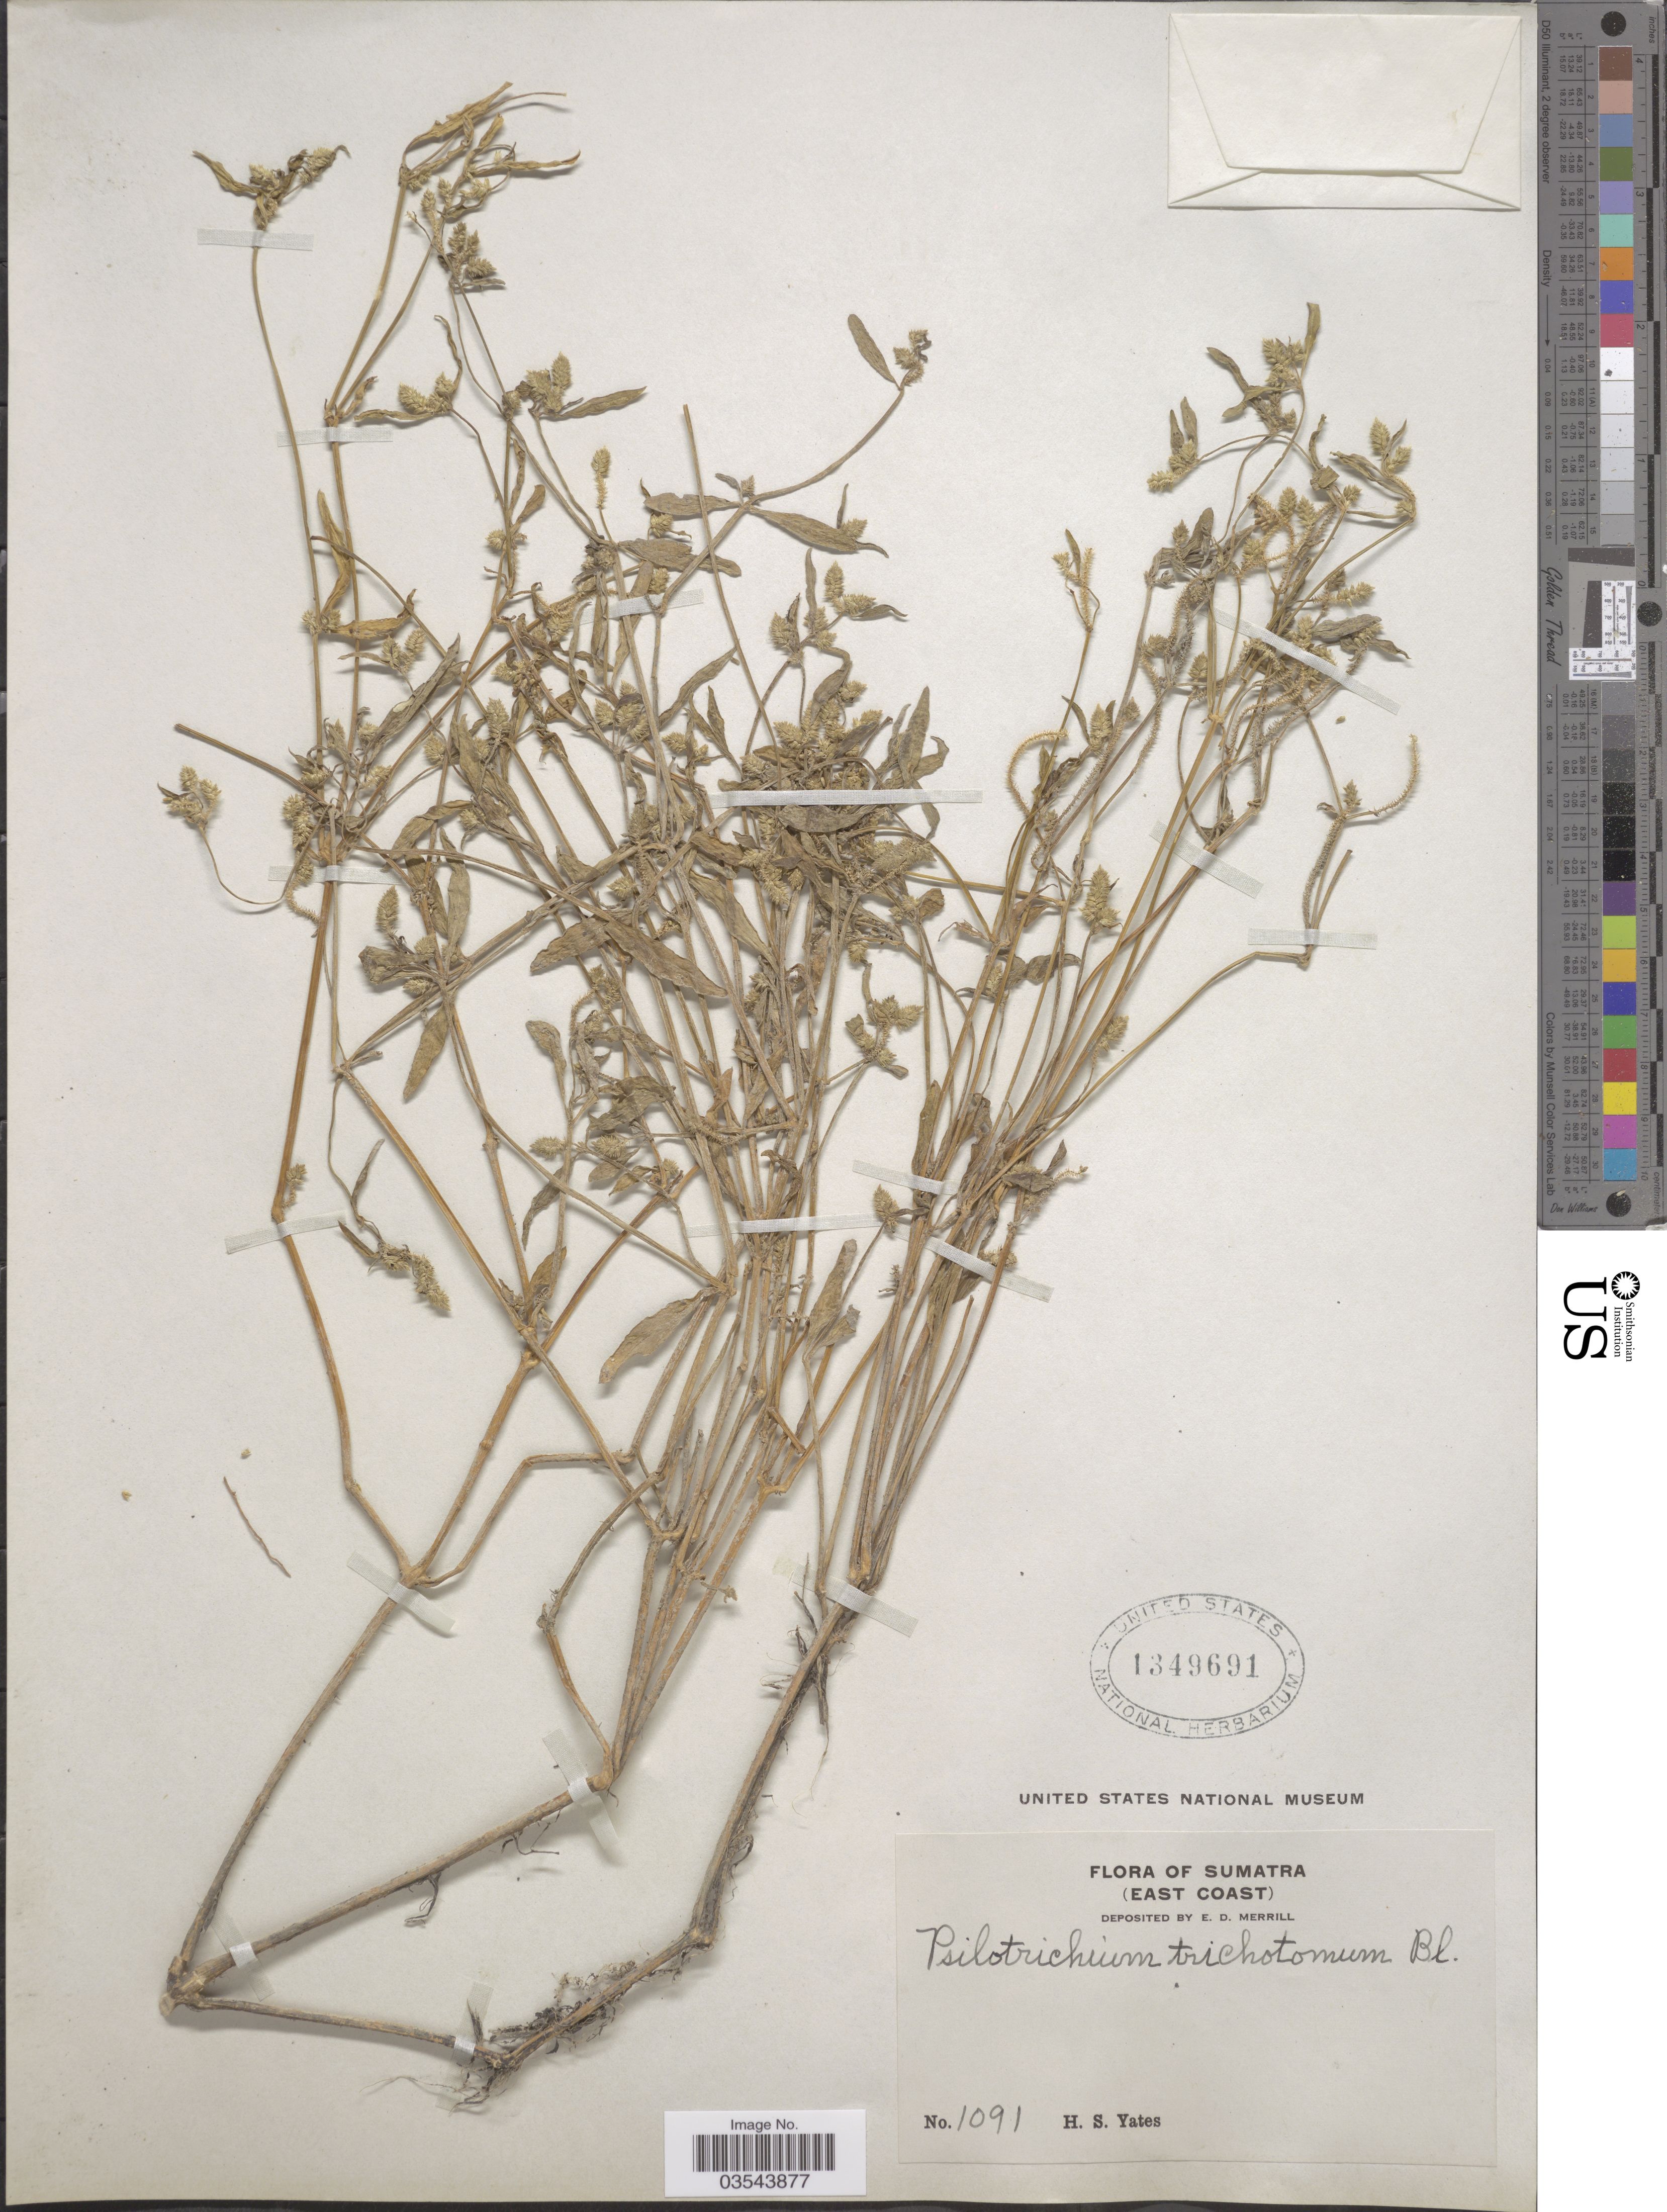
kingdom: Plantae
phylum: Tracheophyta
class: Magnoliopsida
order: Caryophyllales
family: Amaranthaceae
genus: Psilotrichum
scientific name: Psilotrichum ferrugineum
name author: (Roxb.) Moq.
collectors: H. S. Yates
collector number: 1091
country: Indonesia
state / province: Sumatra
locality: (East Coast).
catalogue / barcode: US 1349691